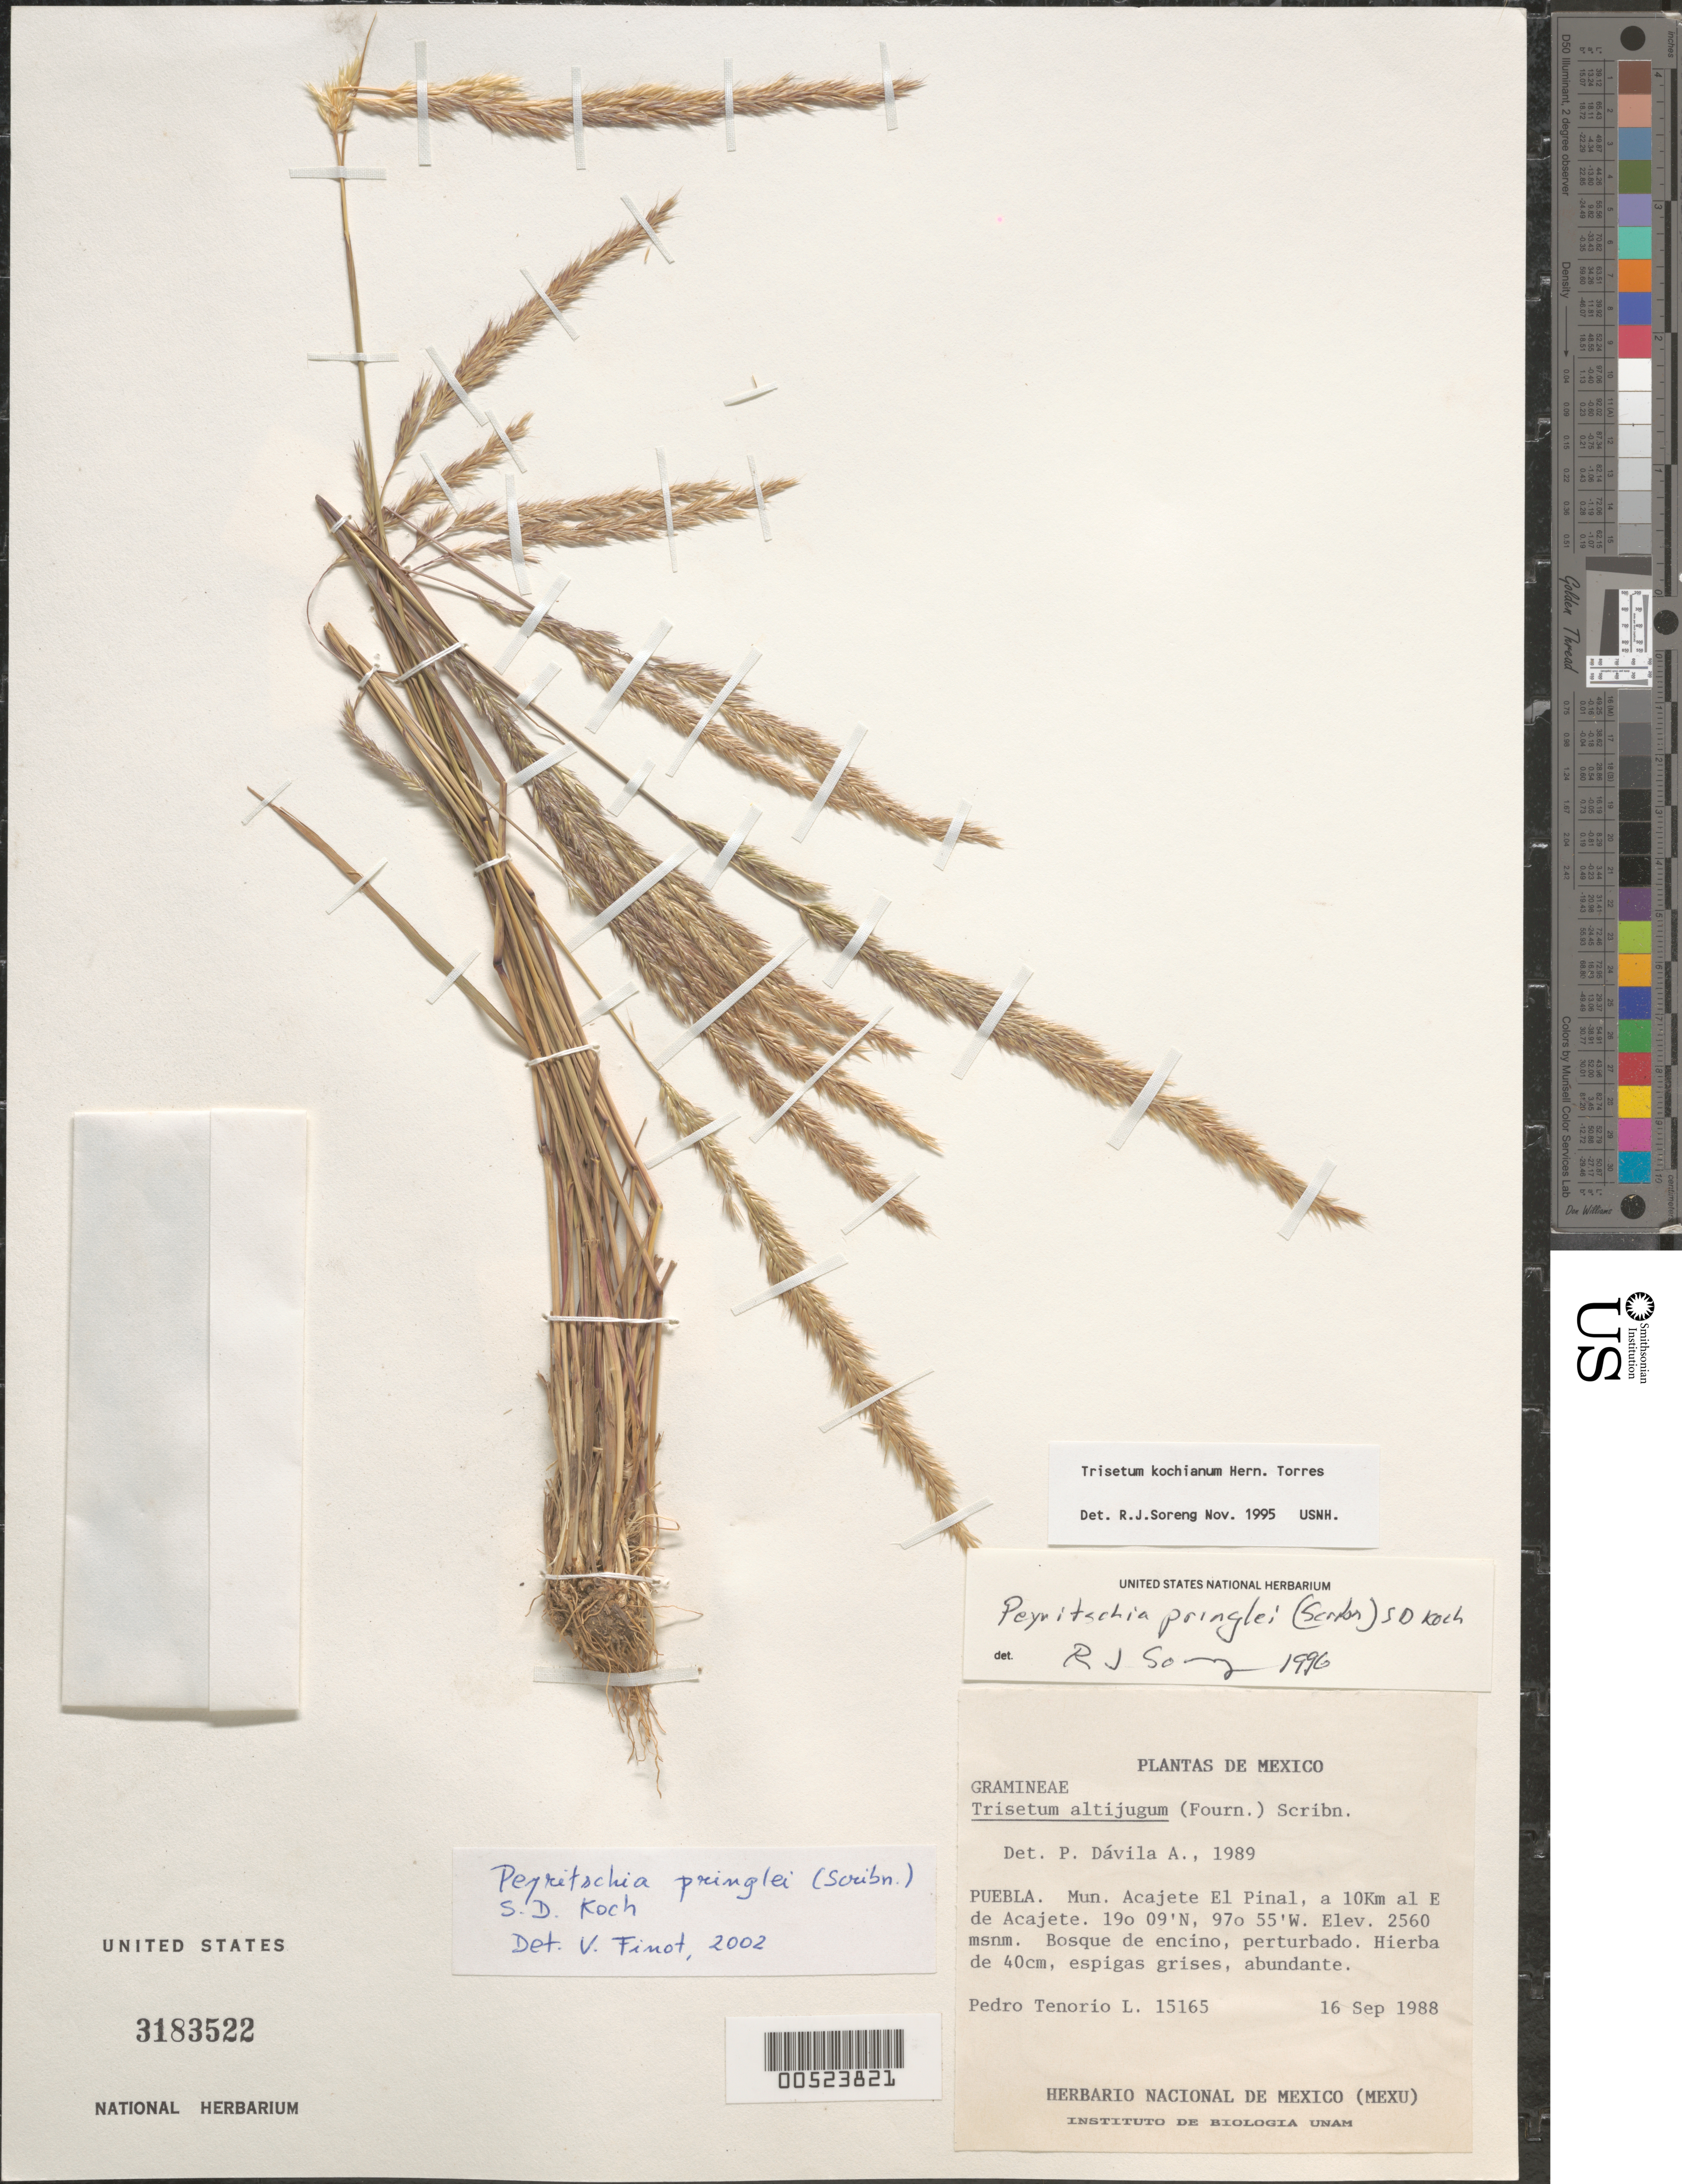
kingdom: Plantae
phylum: Tracheophyta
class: Liliopsida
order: Poales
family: Poaceae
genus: Peyritschia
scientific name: Peyritschia pringlei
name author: (Scribn.) S.D. Koch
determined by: Finot, V. L.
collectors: P. Tenorio L.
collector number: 15165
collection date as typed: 16 Sep 1988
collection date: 1988-09-16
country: Mexico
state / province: Puebla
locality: Mun Acajete El Pinal, a 10 km al E de Acajete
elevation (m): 2560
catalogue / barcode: US 3183522